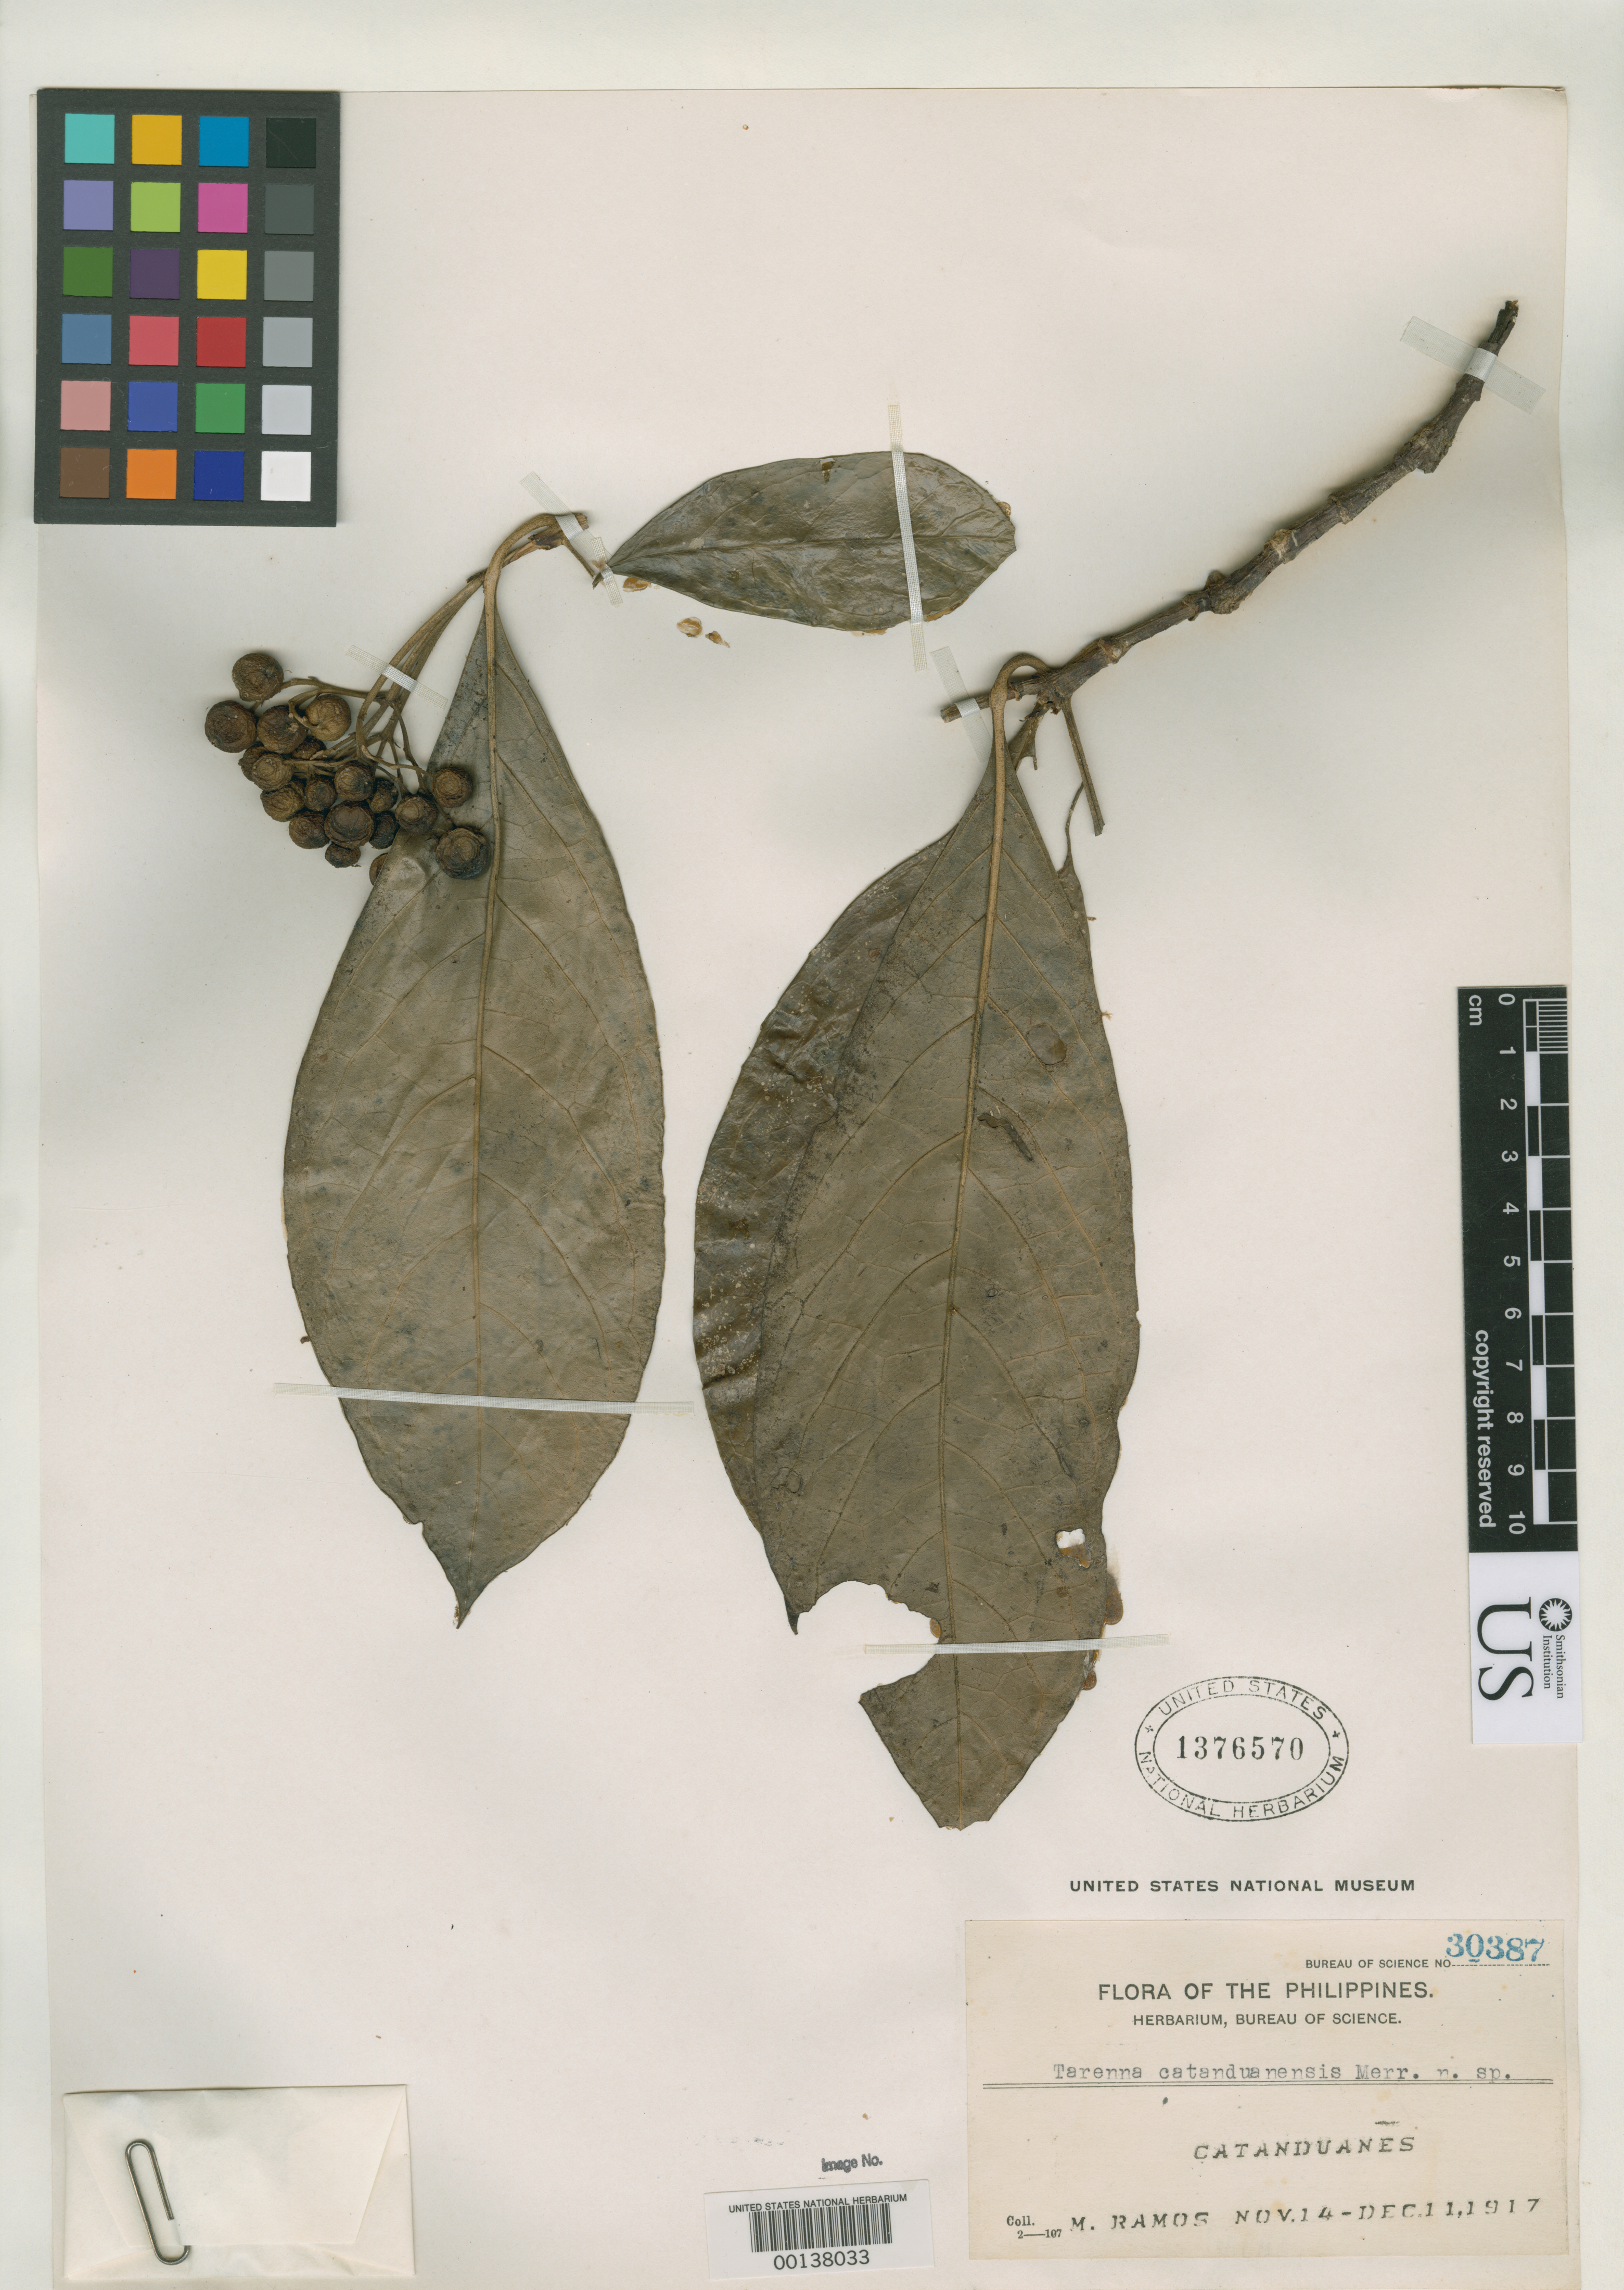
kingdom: Plantae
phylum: Tracheophyta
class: Magnoliopsida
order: Gentianales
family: Rubiaceae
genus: Tarenna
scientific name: Tarenna catanduanensis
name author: Merr.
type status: Isotype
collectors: M. Ramos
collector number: Bur. Sci. 30387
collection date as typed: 14 Nov 1917 to 14 Dec 1917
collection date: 1917-11-14/1917-12-14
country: Philippines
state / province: Bicol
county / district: Catanduanes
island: Catanduanes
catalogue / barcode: US 1376570